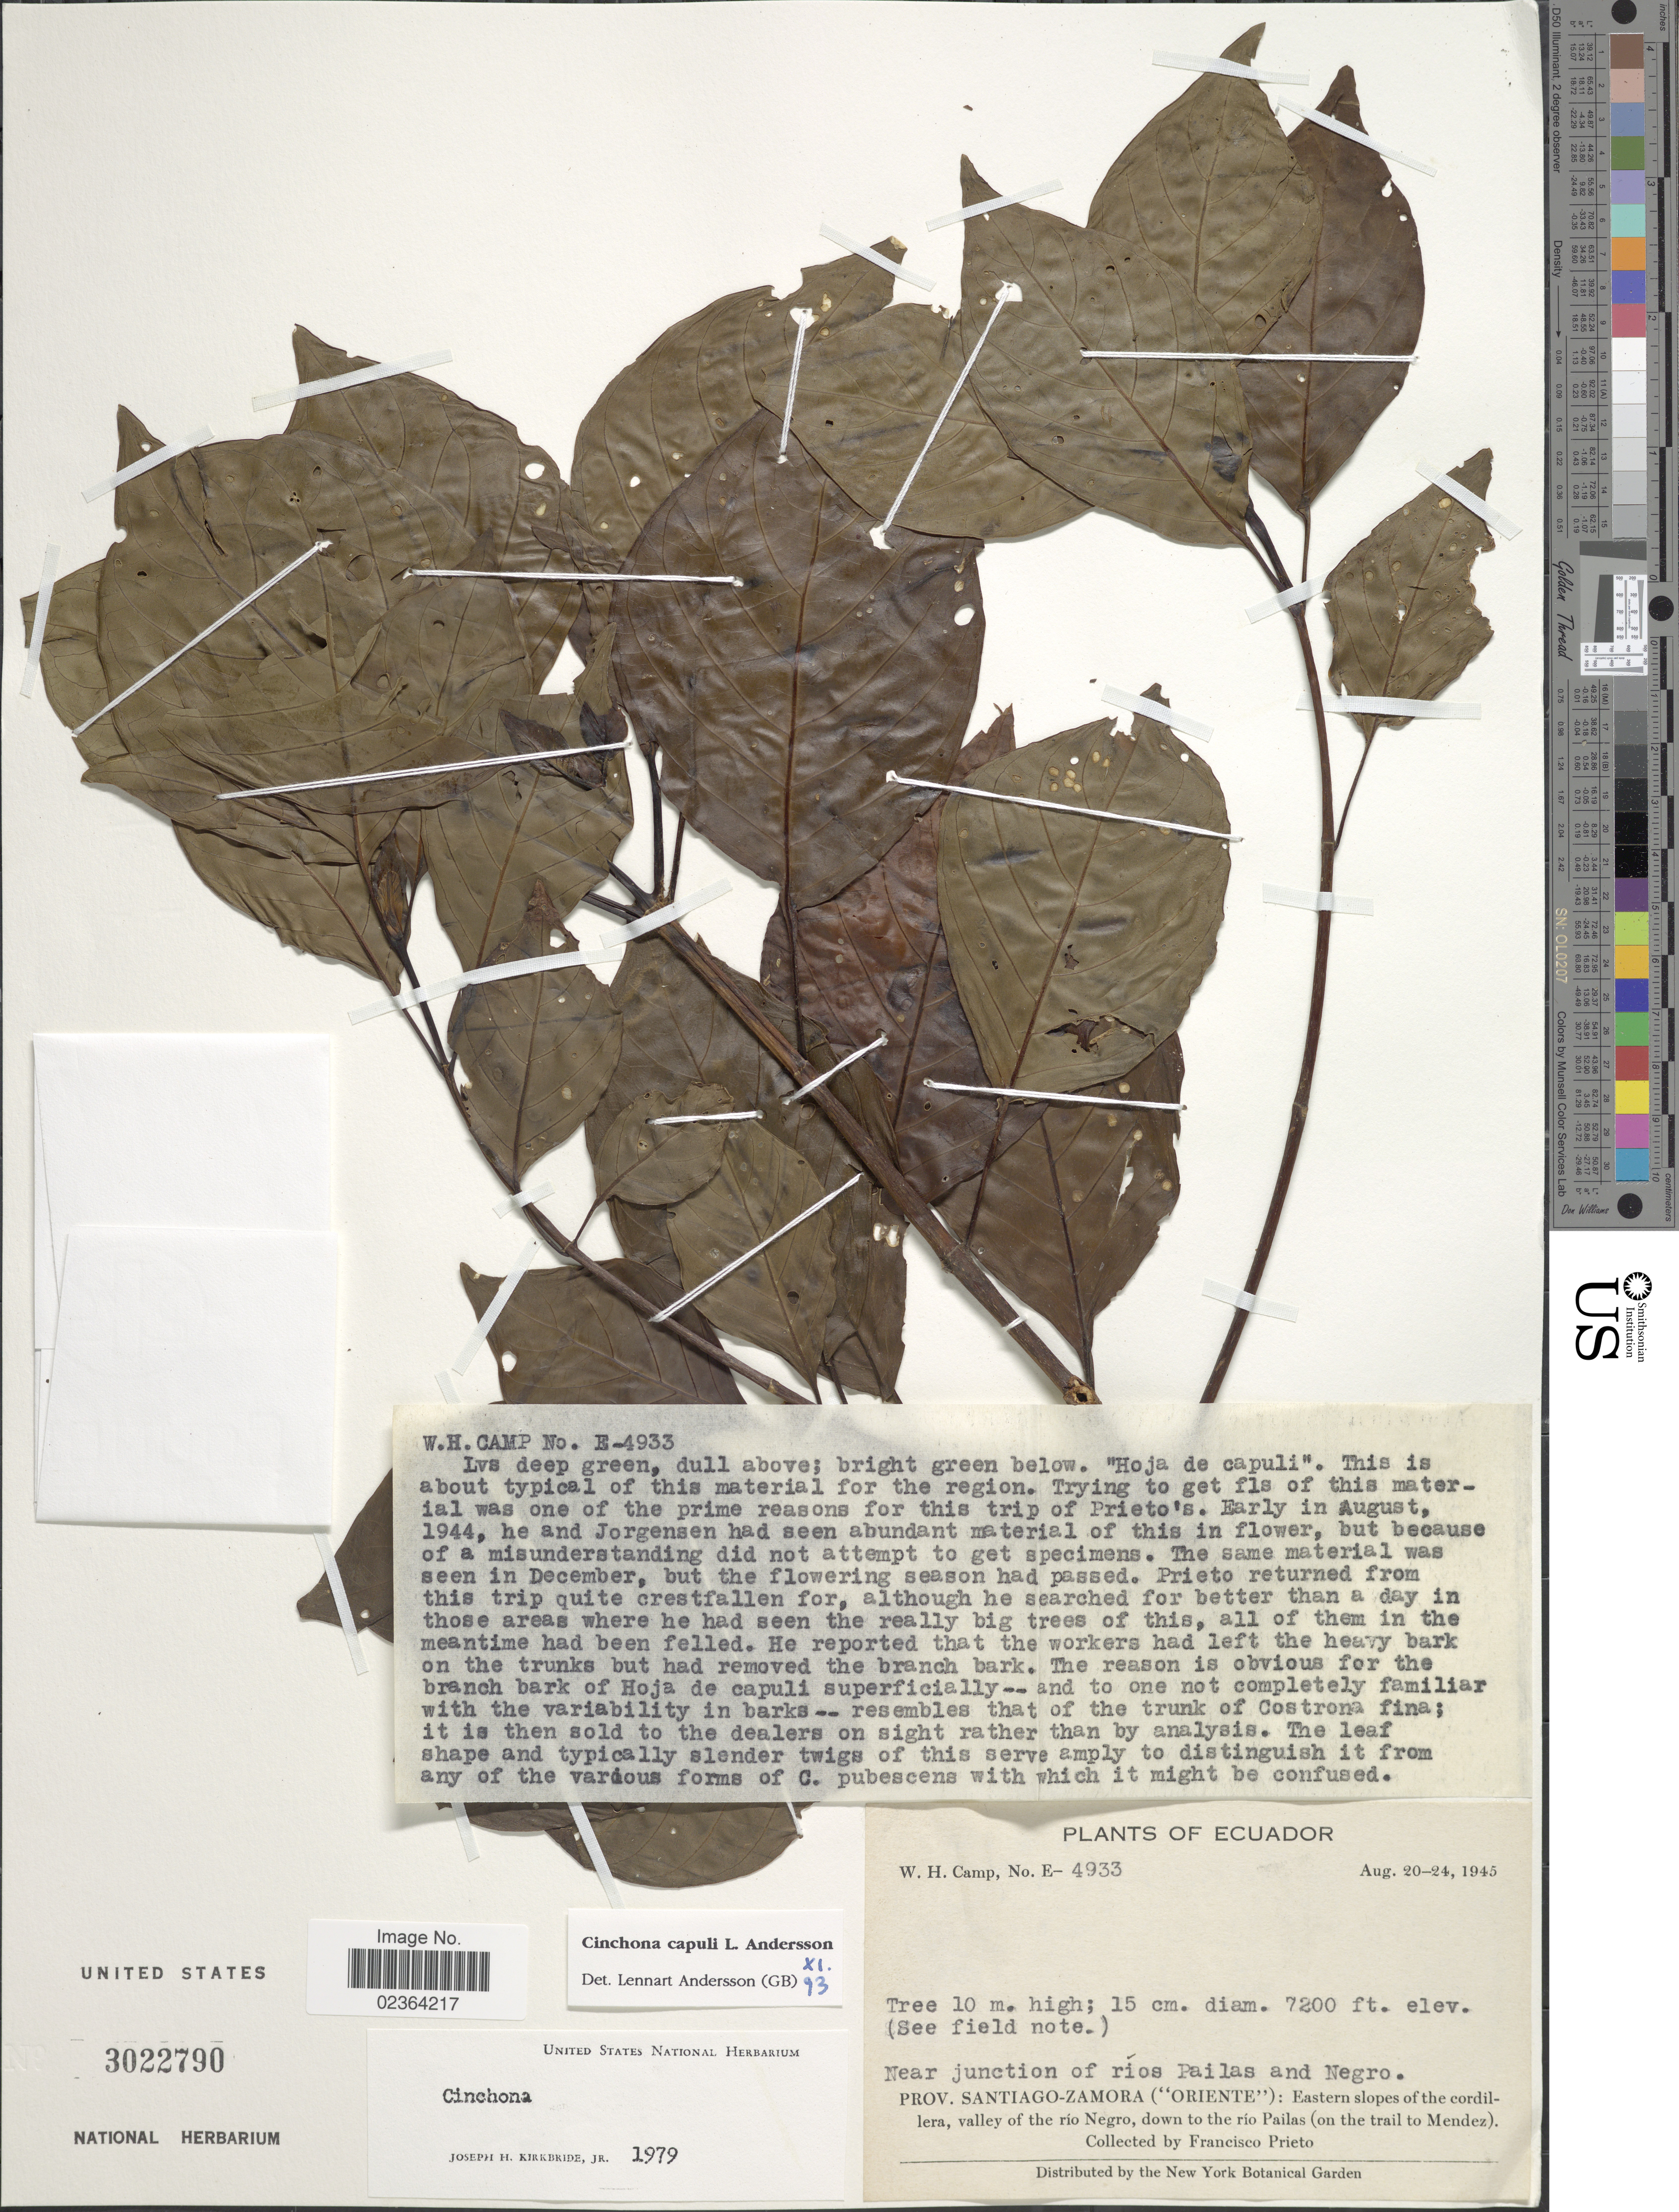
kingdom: Plantae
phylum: Tracheophyta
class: Magnoliopsida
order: Gentianales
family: Rubiaceae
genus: Cinchona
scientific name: Cinchona capuli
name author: L. Andersson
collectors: F. Prieto & W. H. Camp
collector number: E-4933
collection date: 1945-08-20/1945-08-24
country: Ecuador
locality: Near junction of rios Pailas and Negros, Prov. Santiago-Zamora (Oriente): Eastern slopes of the cordillera, valley of the rio Negro, down to the rio Pailas (on the trail to Mendez)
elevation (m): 2195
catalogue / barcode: US 3022790